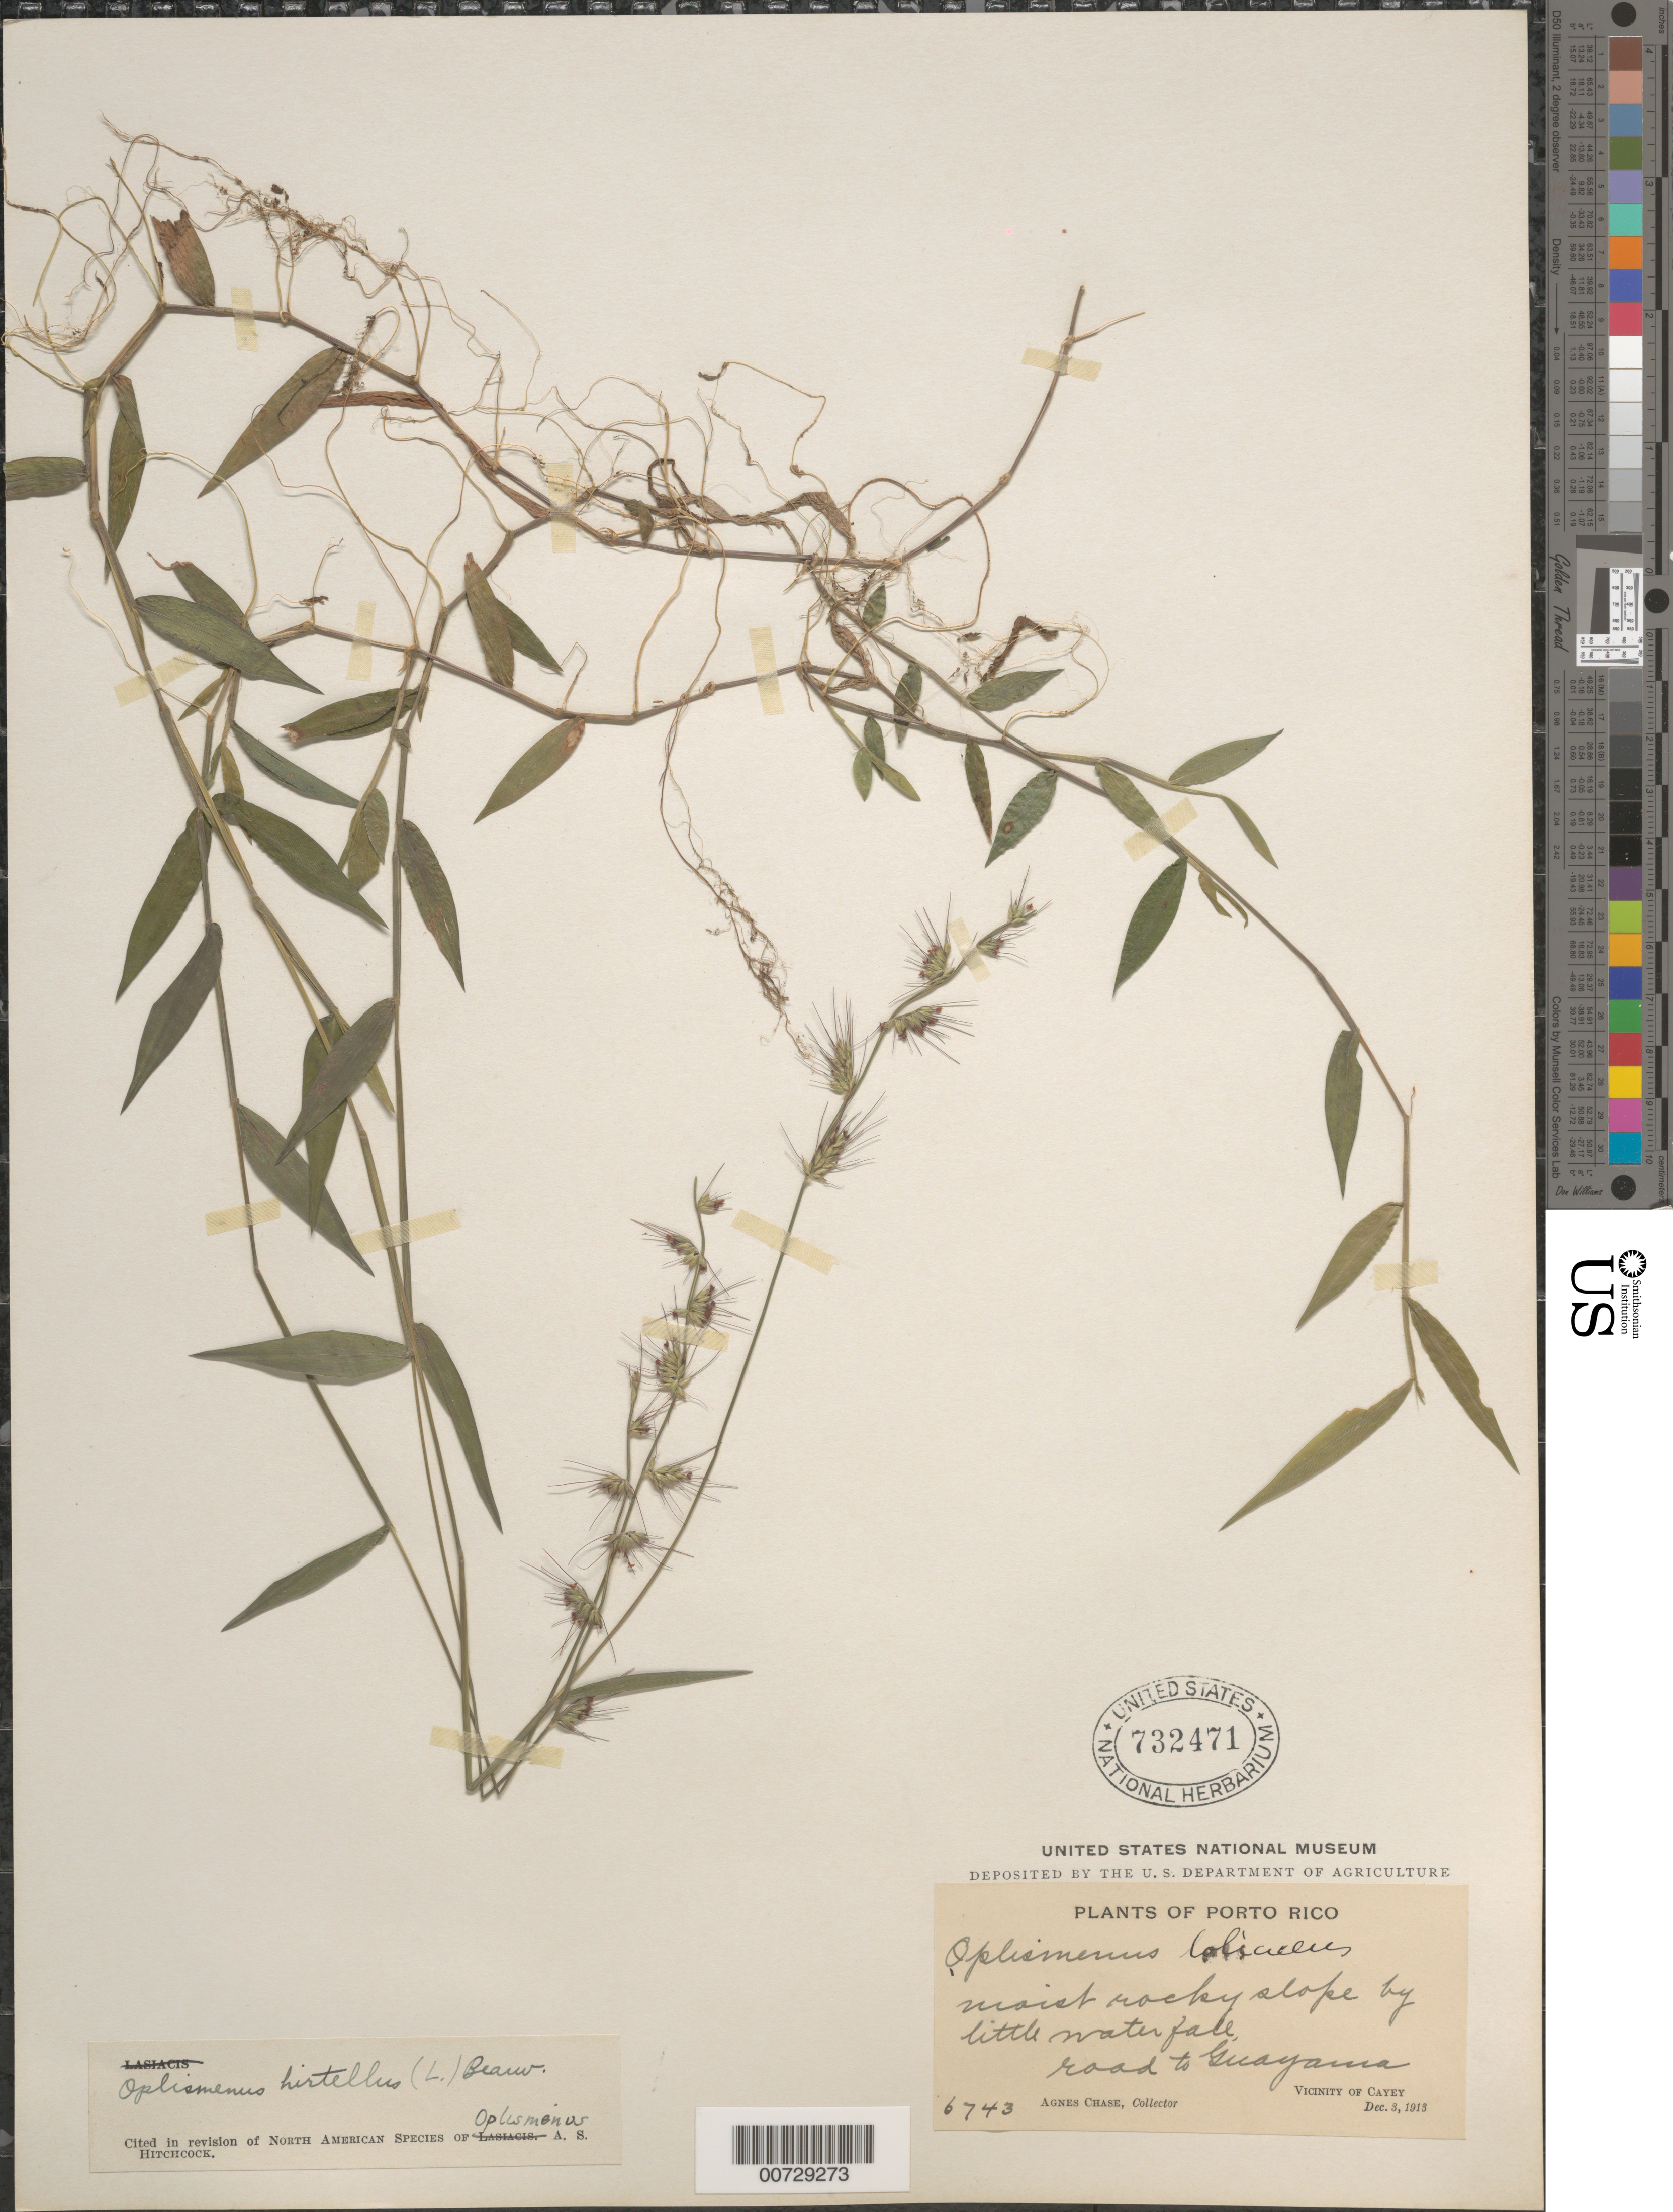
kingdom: Plantae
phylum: Tracheophyta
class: Liliopsida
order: Poales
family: Poaceae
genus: Oplismenus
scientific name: Oplismenus hirtellus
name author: (L.) P. Beauv.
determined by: Hitchcock, Albert S.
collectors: A. Chase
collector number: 6743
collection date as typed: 03 Dec 1913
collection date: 1913-12-03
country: Puerto Rico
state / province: Cayey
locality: Guayama, road to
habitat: Moist rocky slope by little waterfall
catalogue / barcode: US 732471